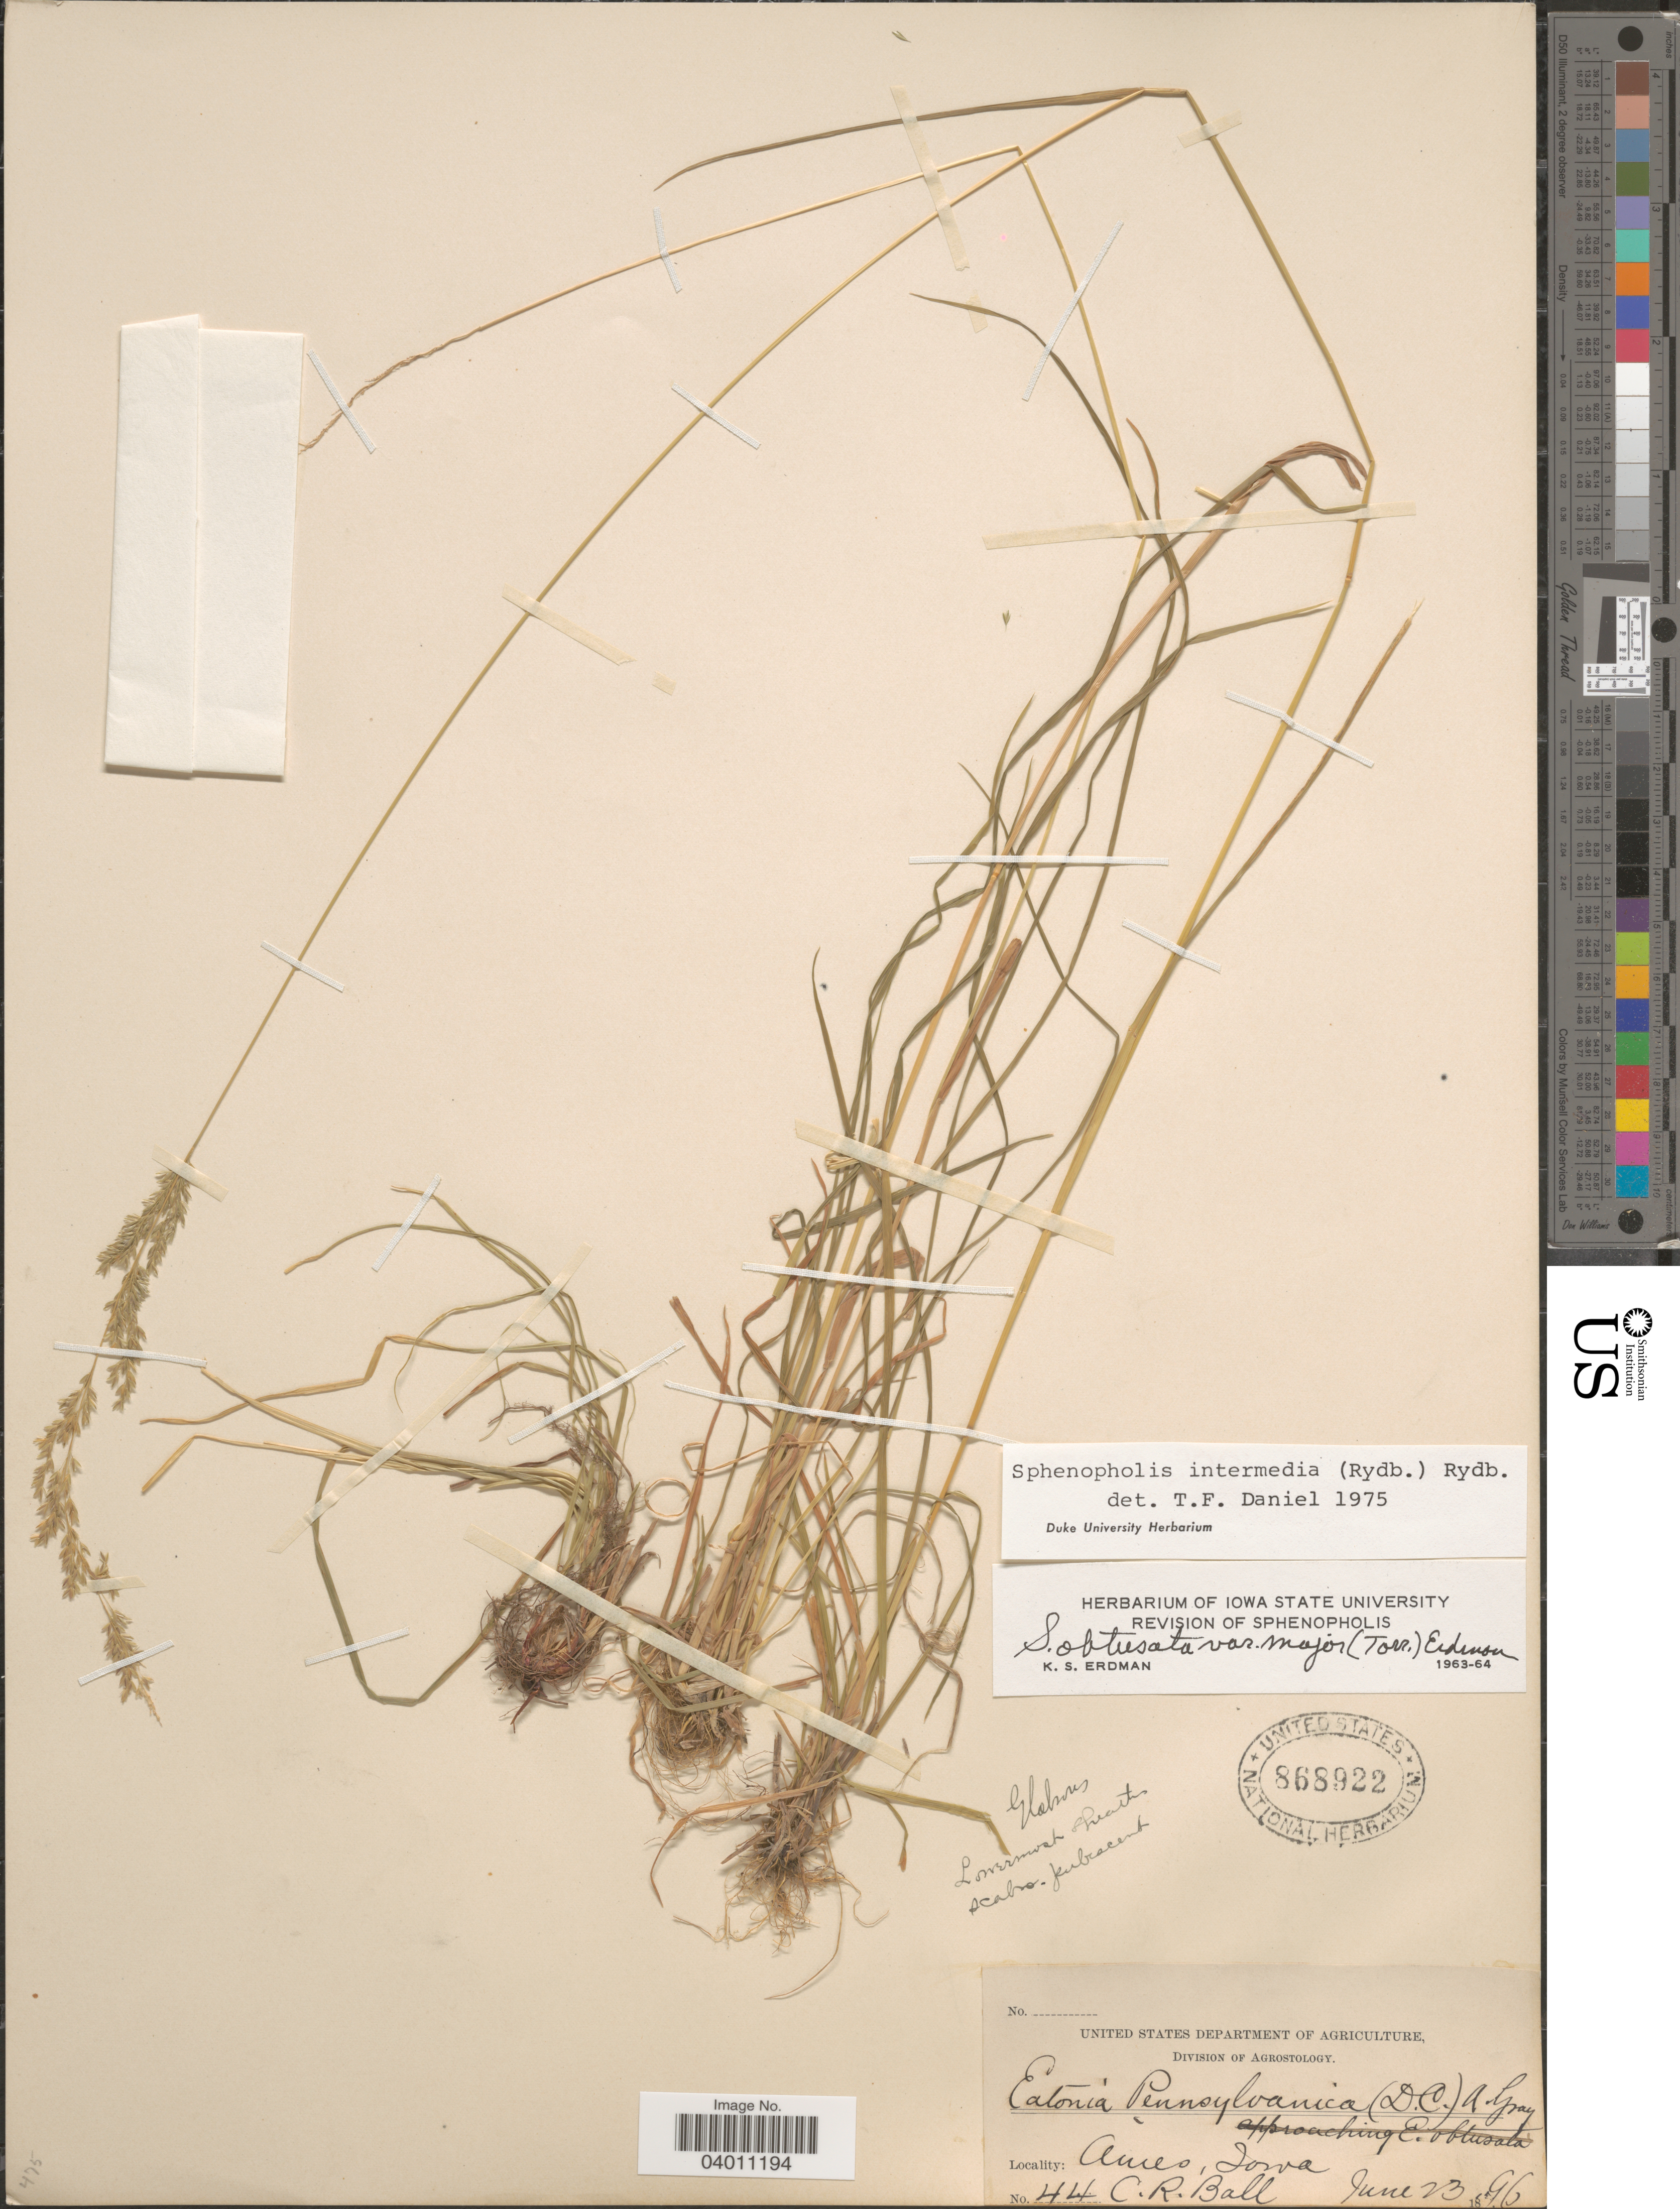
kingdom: Plantae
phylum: Tracheophyta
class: Liliopsida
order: Poales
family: Poaceae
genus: Sphenopholis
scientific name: Sphenopholis intermedia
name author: (Rydb.) Rydb.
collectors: C. R. Ball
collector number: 44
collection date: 1896-06-23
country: United States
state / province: Iowa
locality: Ames.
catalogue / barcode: US 868922